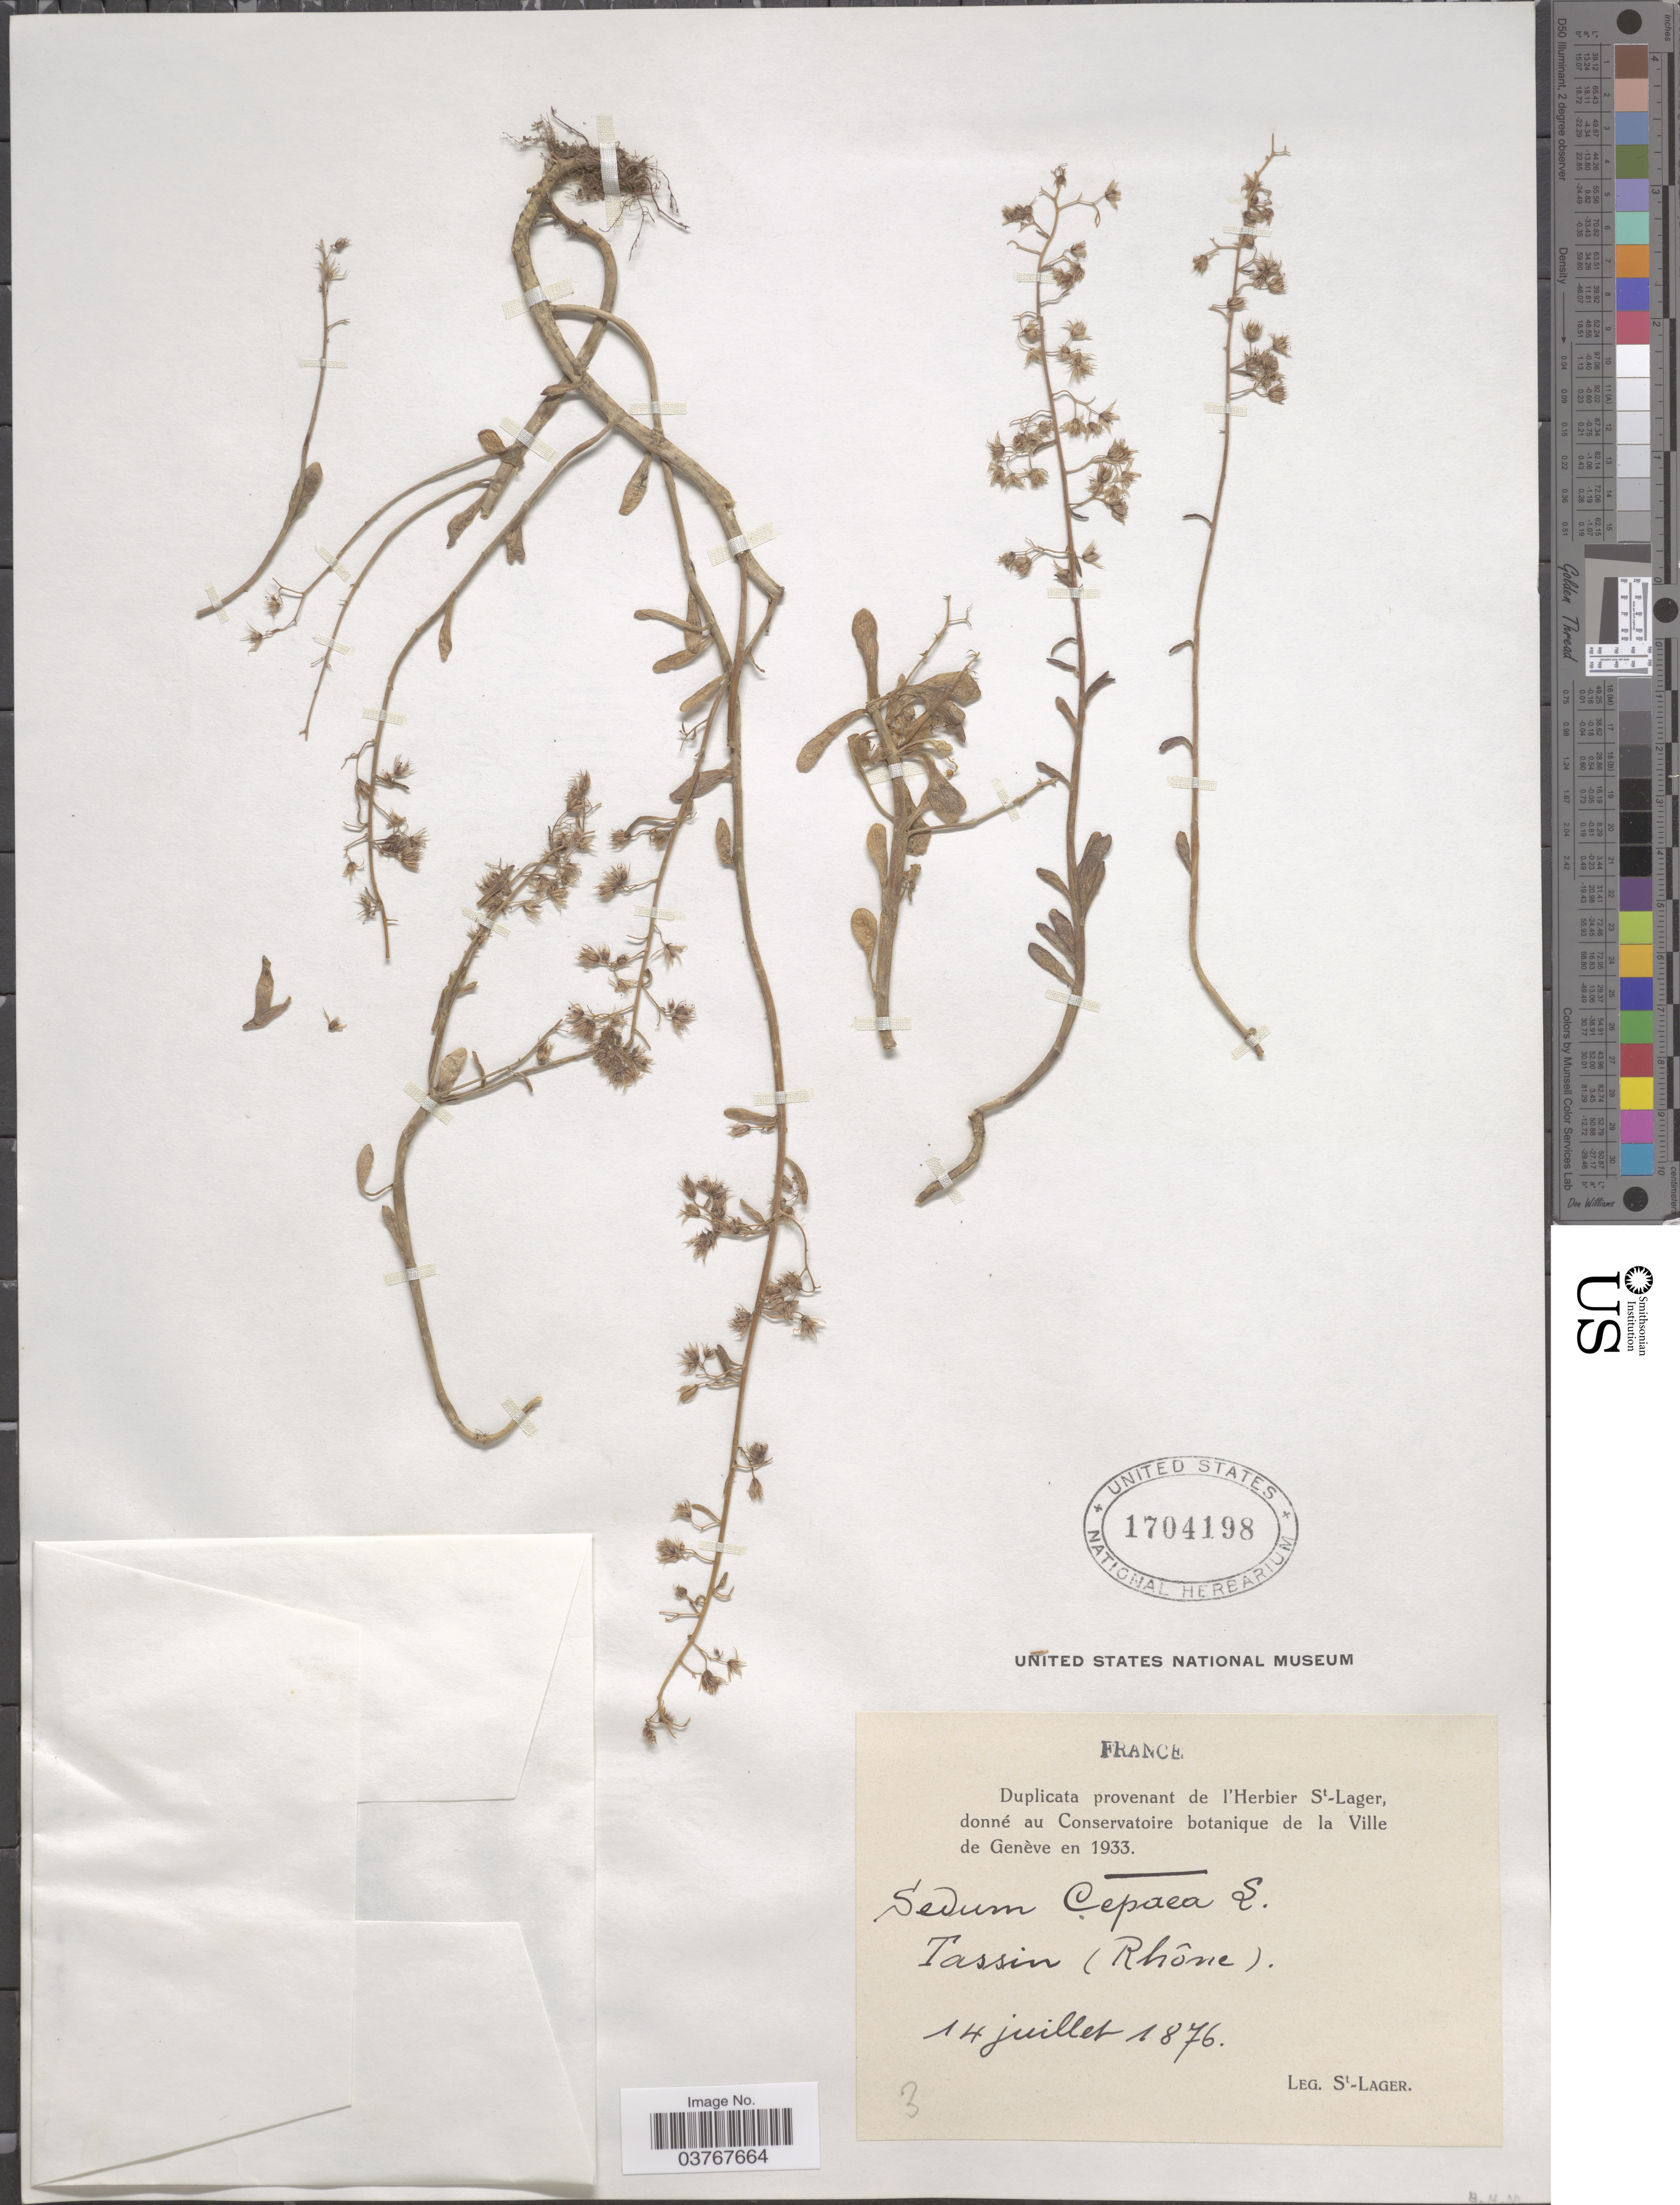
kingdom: Plantae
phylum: Tracheophyta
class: Magnoliopsida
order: Saxifragales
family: Crassulaceae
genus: Sedum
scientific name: Sedum cepaea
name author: L.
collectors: -. St. Lager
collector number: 3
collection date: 1876-07-14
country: France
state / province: Auvergne-Rhône-Alpes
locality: Tassin (Rhône).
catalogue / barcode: US 1704198